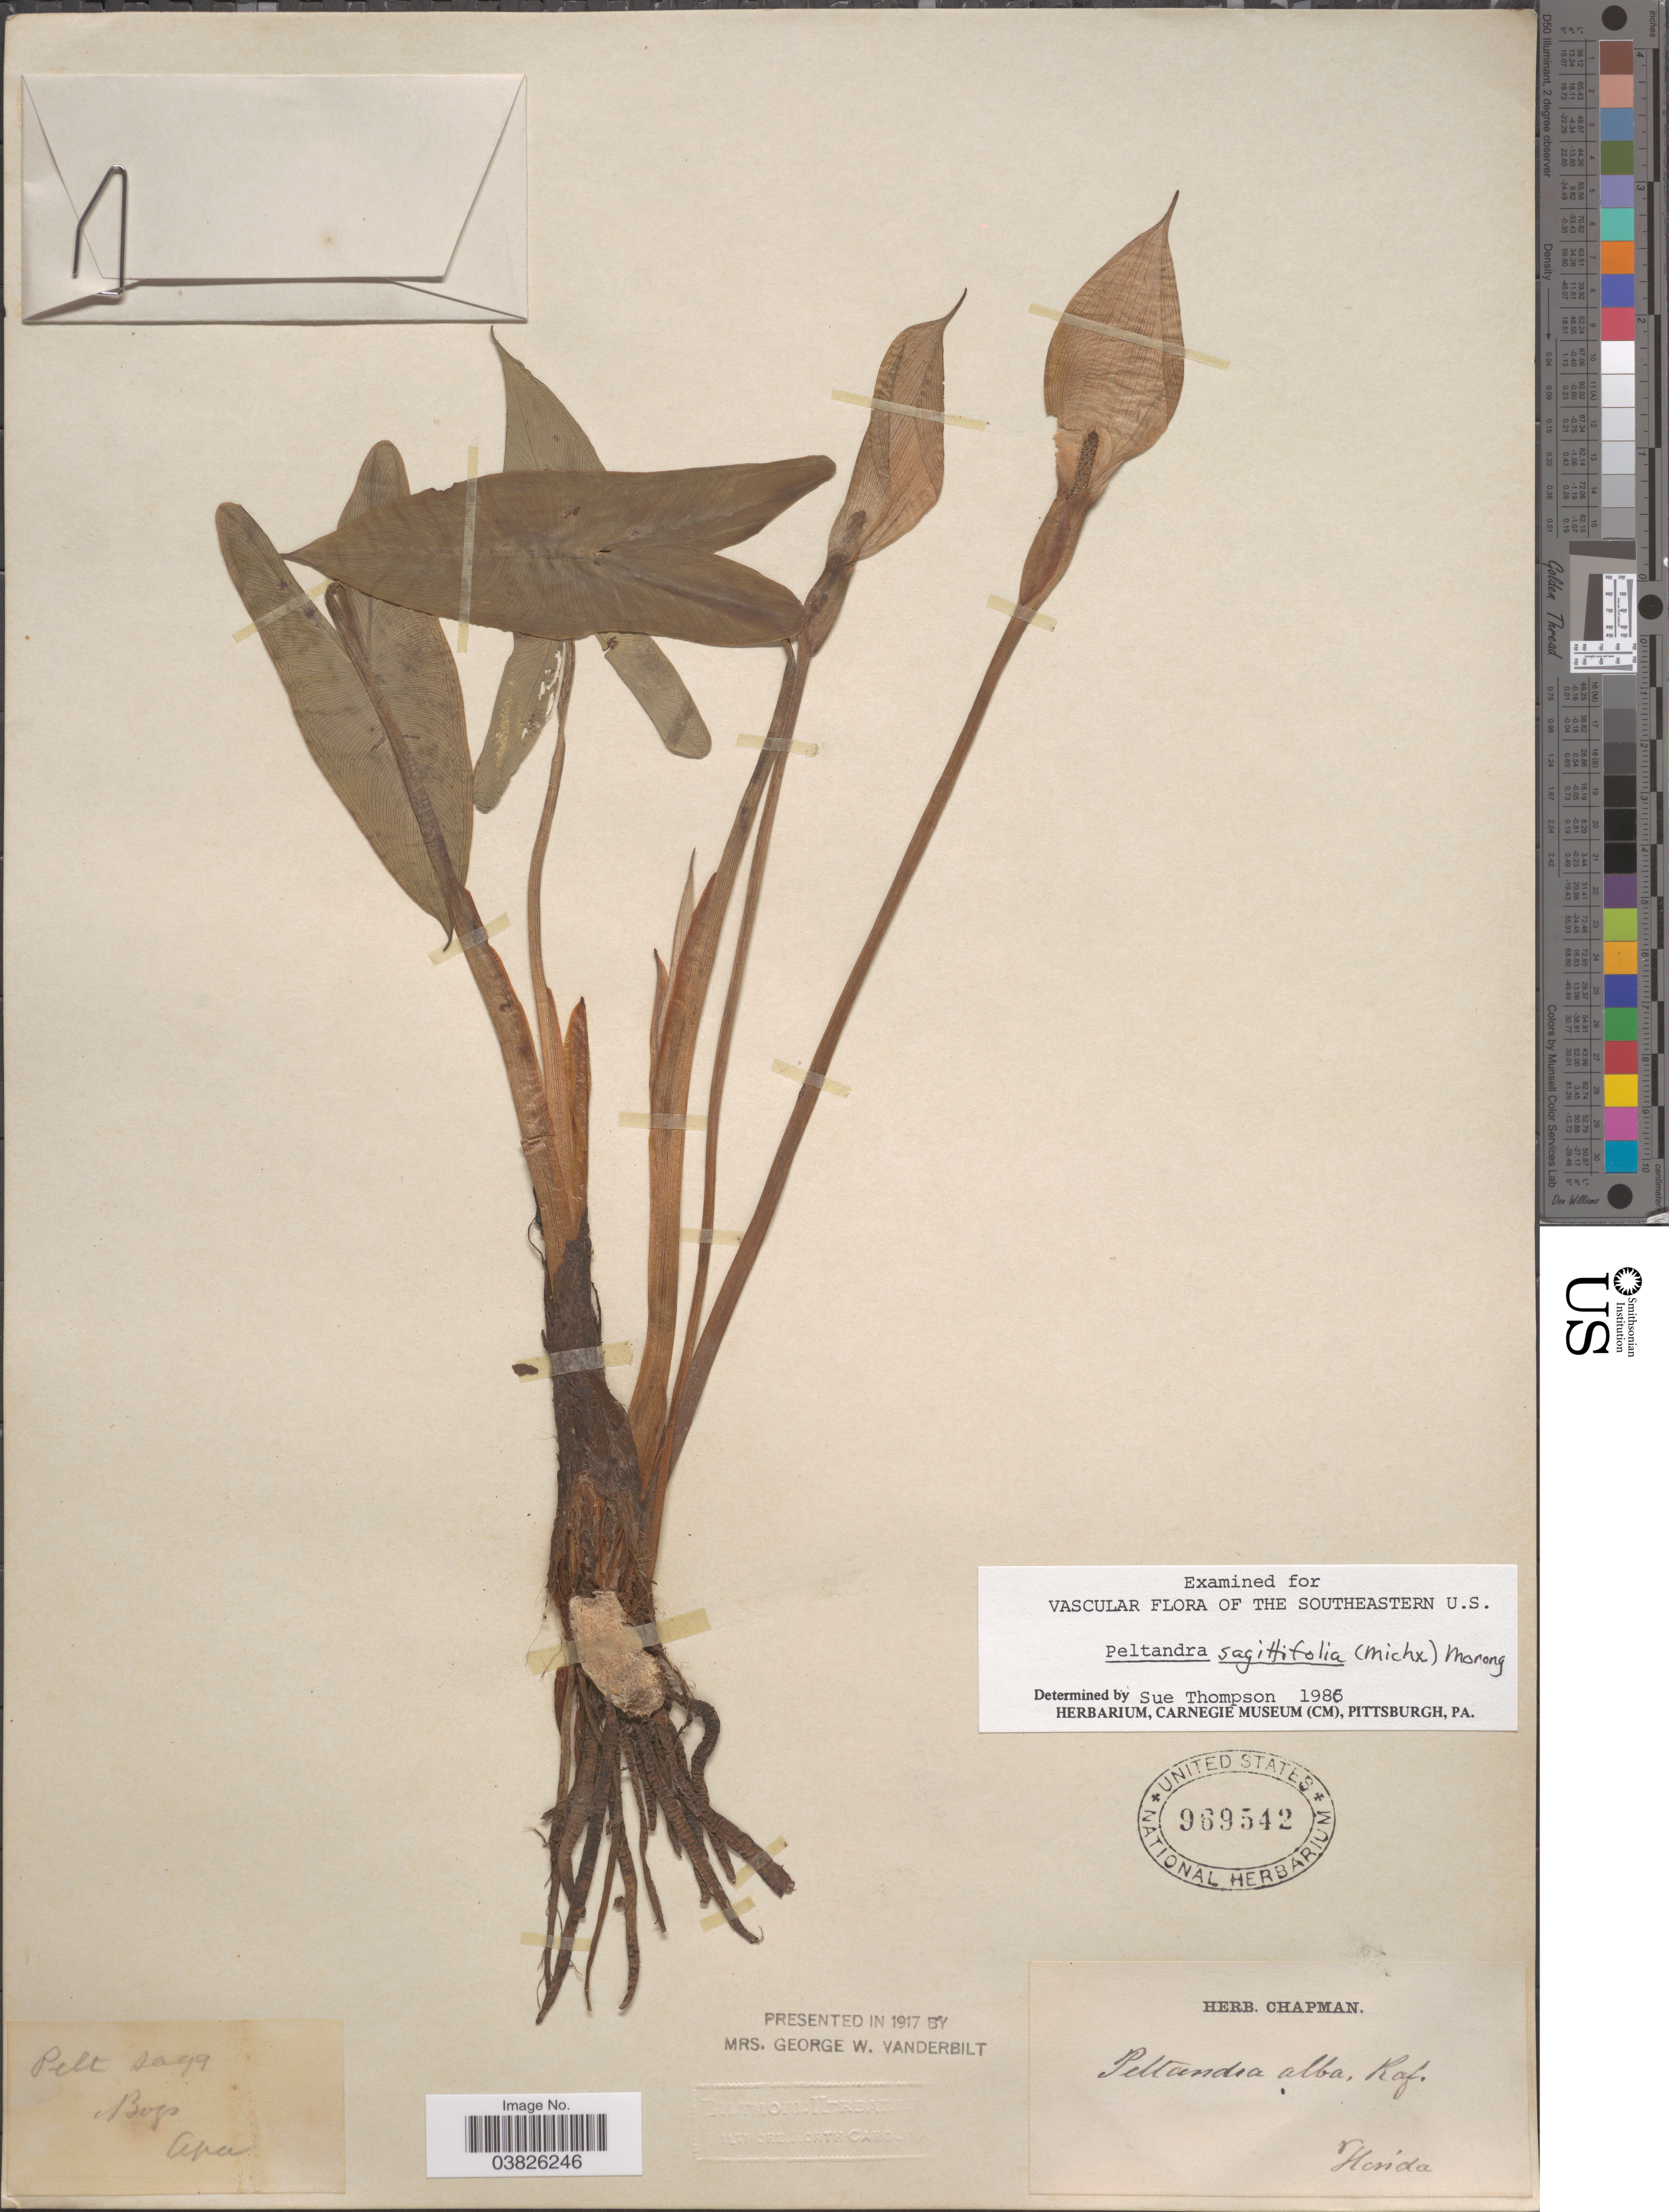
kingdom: Plantae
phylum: Tracheophyta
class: Liliopsida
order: Alismatales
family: Araceae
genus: Peltandra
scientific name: Peltandra sagittifolia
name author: (Michx.) Morong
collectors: ex herb. Chapman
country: United States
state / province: Florida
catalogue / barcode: US 969542